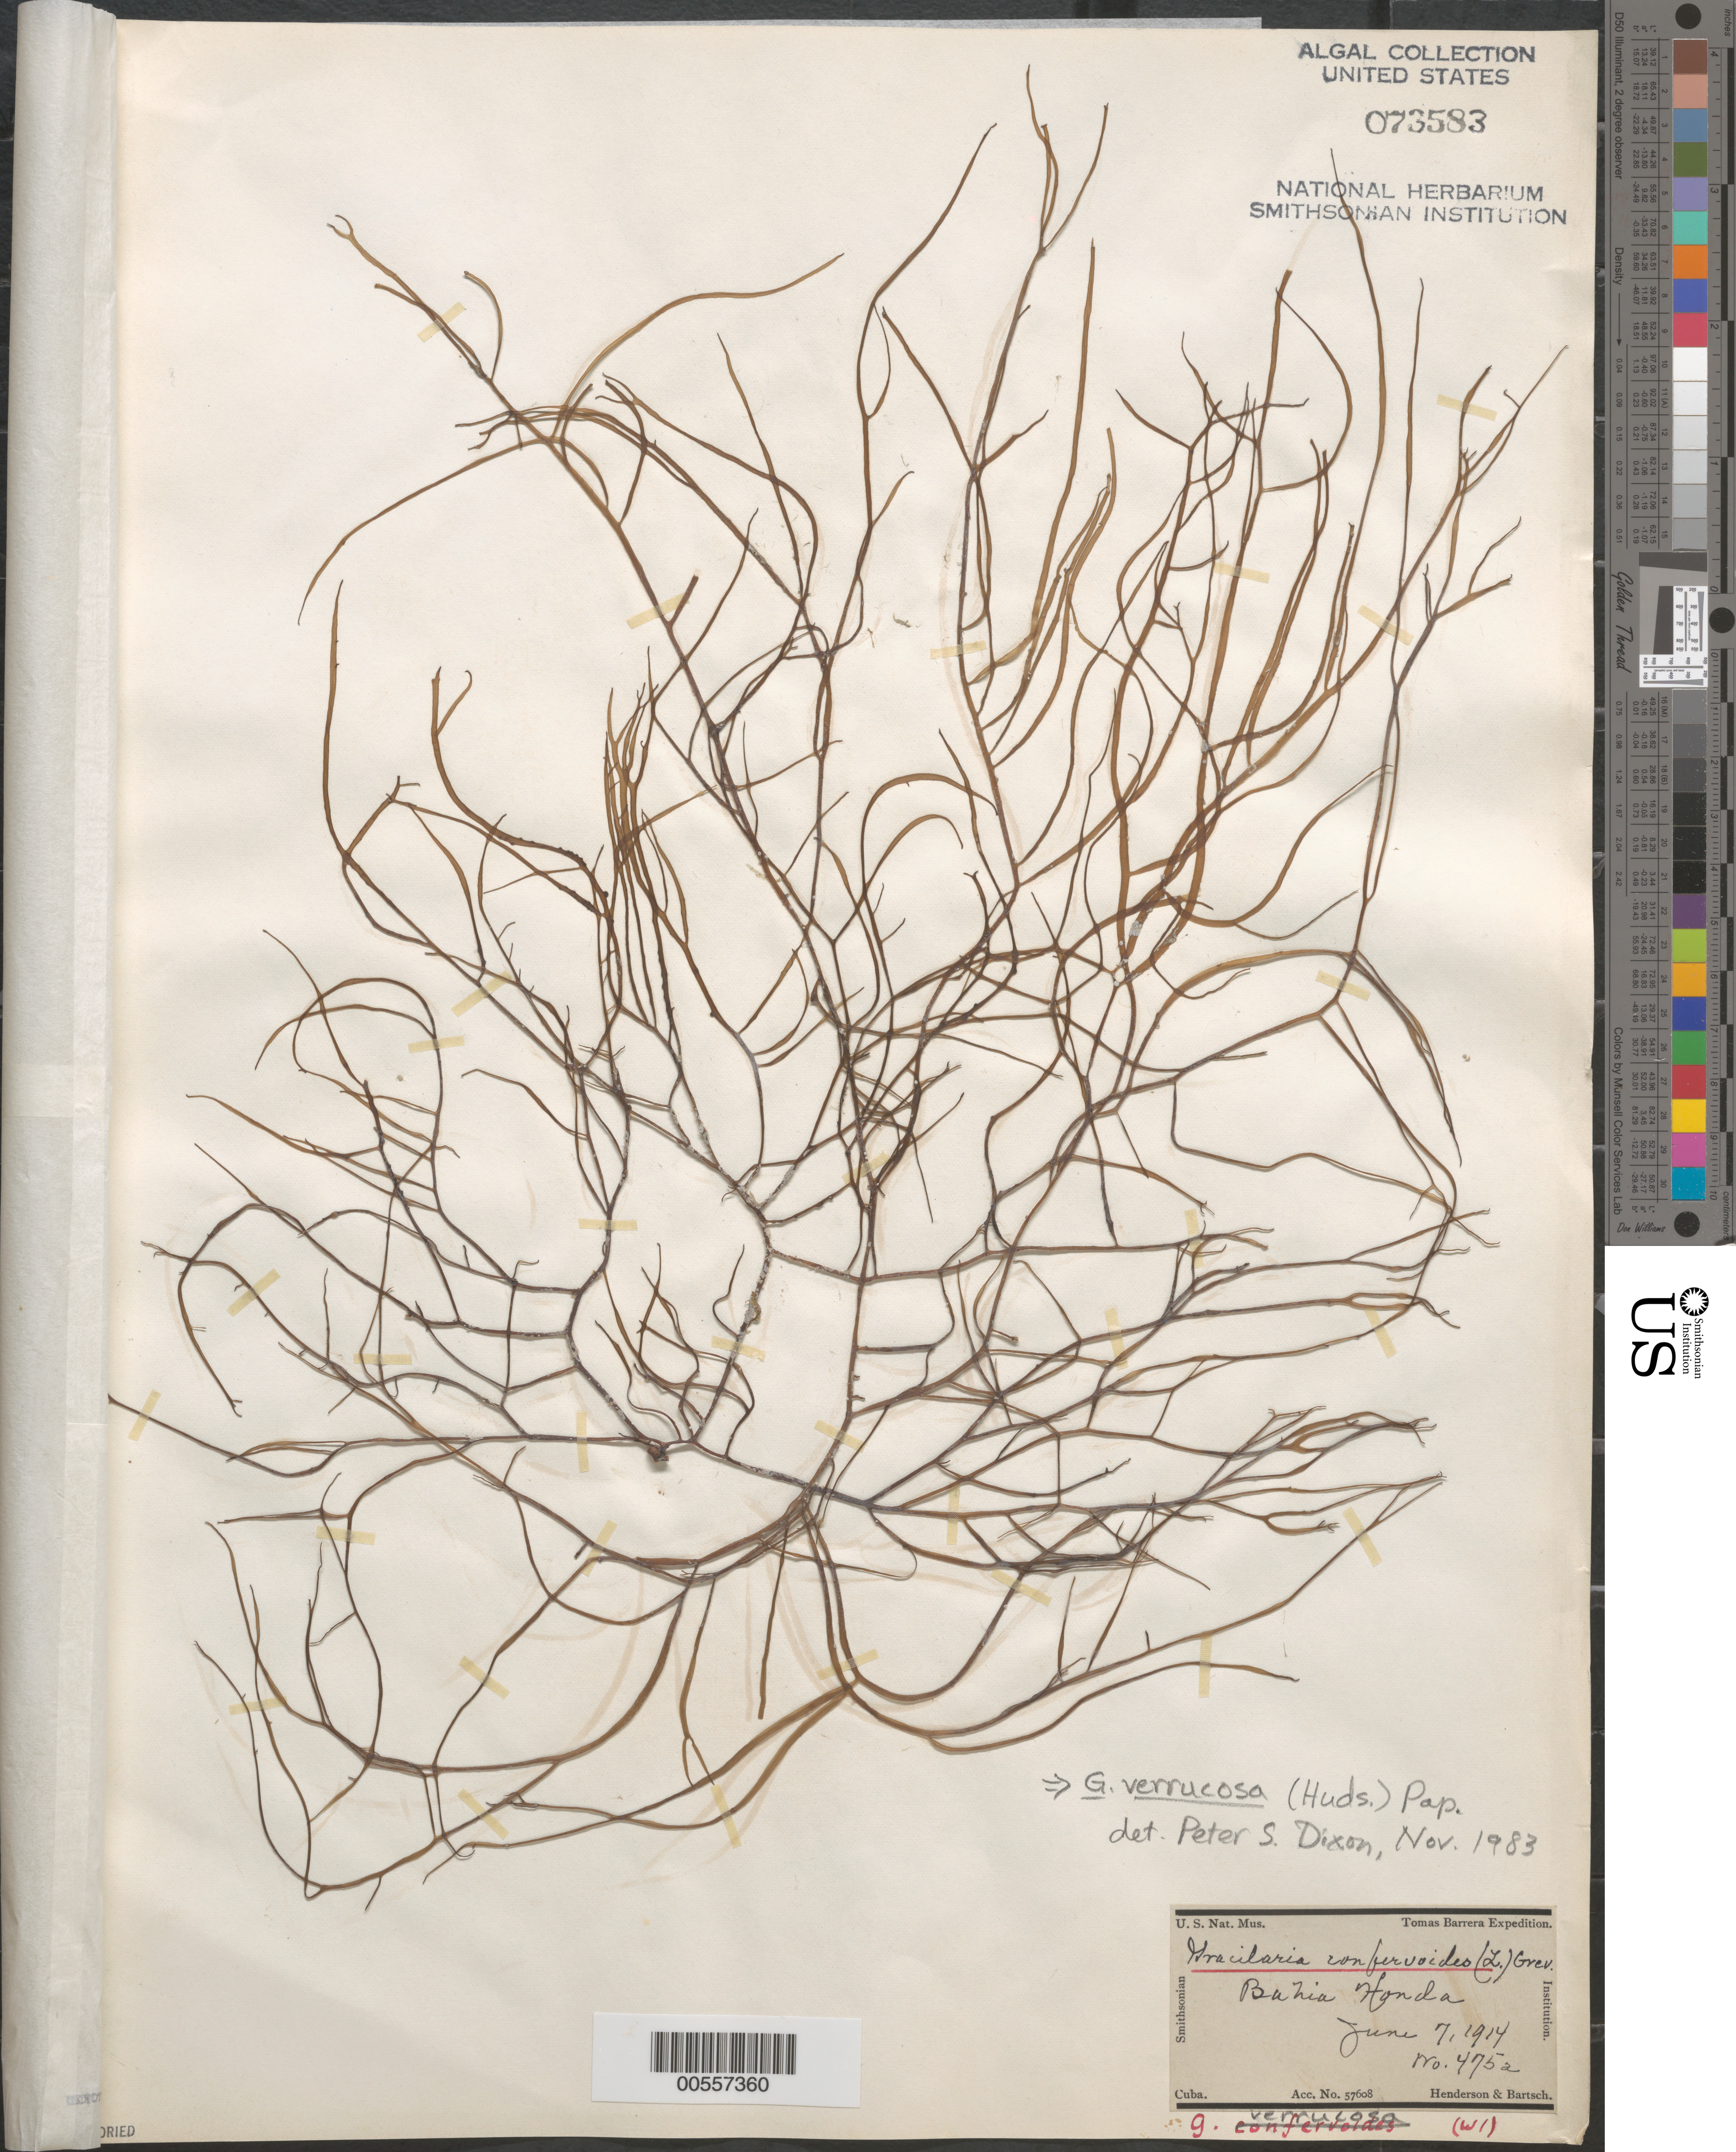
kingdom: Plantae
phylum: Rhodophyta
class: Florideophyceae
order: Gracilariales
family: Gracilariaceae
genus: Gracilariopsis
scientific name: Gracilariopsis longissima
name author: (S.G. Gmel.) Steentoft et al.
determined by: Algae name updating Project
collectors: J. Henderson & P. Bartsch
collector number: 475a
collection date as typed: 07 Jun 1914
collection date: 1914-06-07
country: Cuba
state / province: Pinar del Río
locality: Bahia honda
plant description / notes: Tomas Barrera Expedition, 1914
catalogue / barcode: US 73583